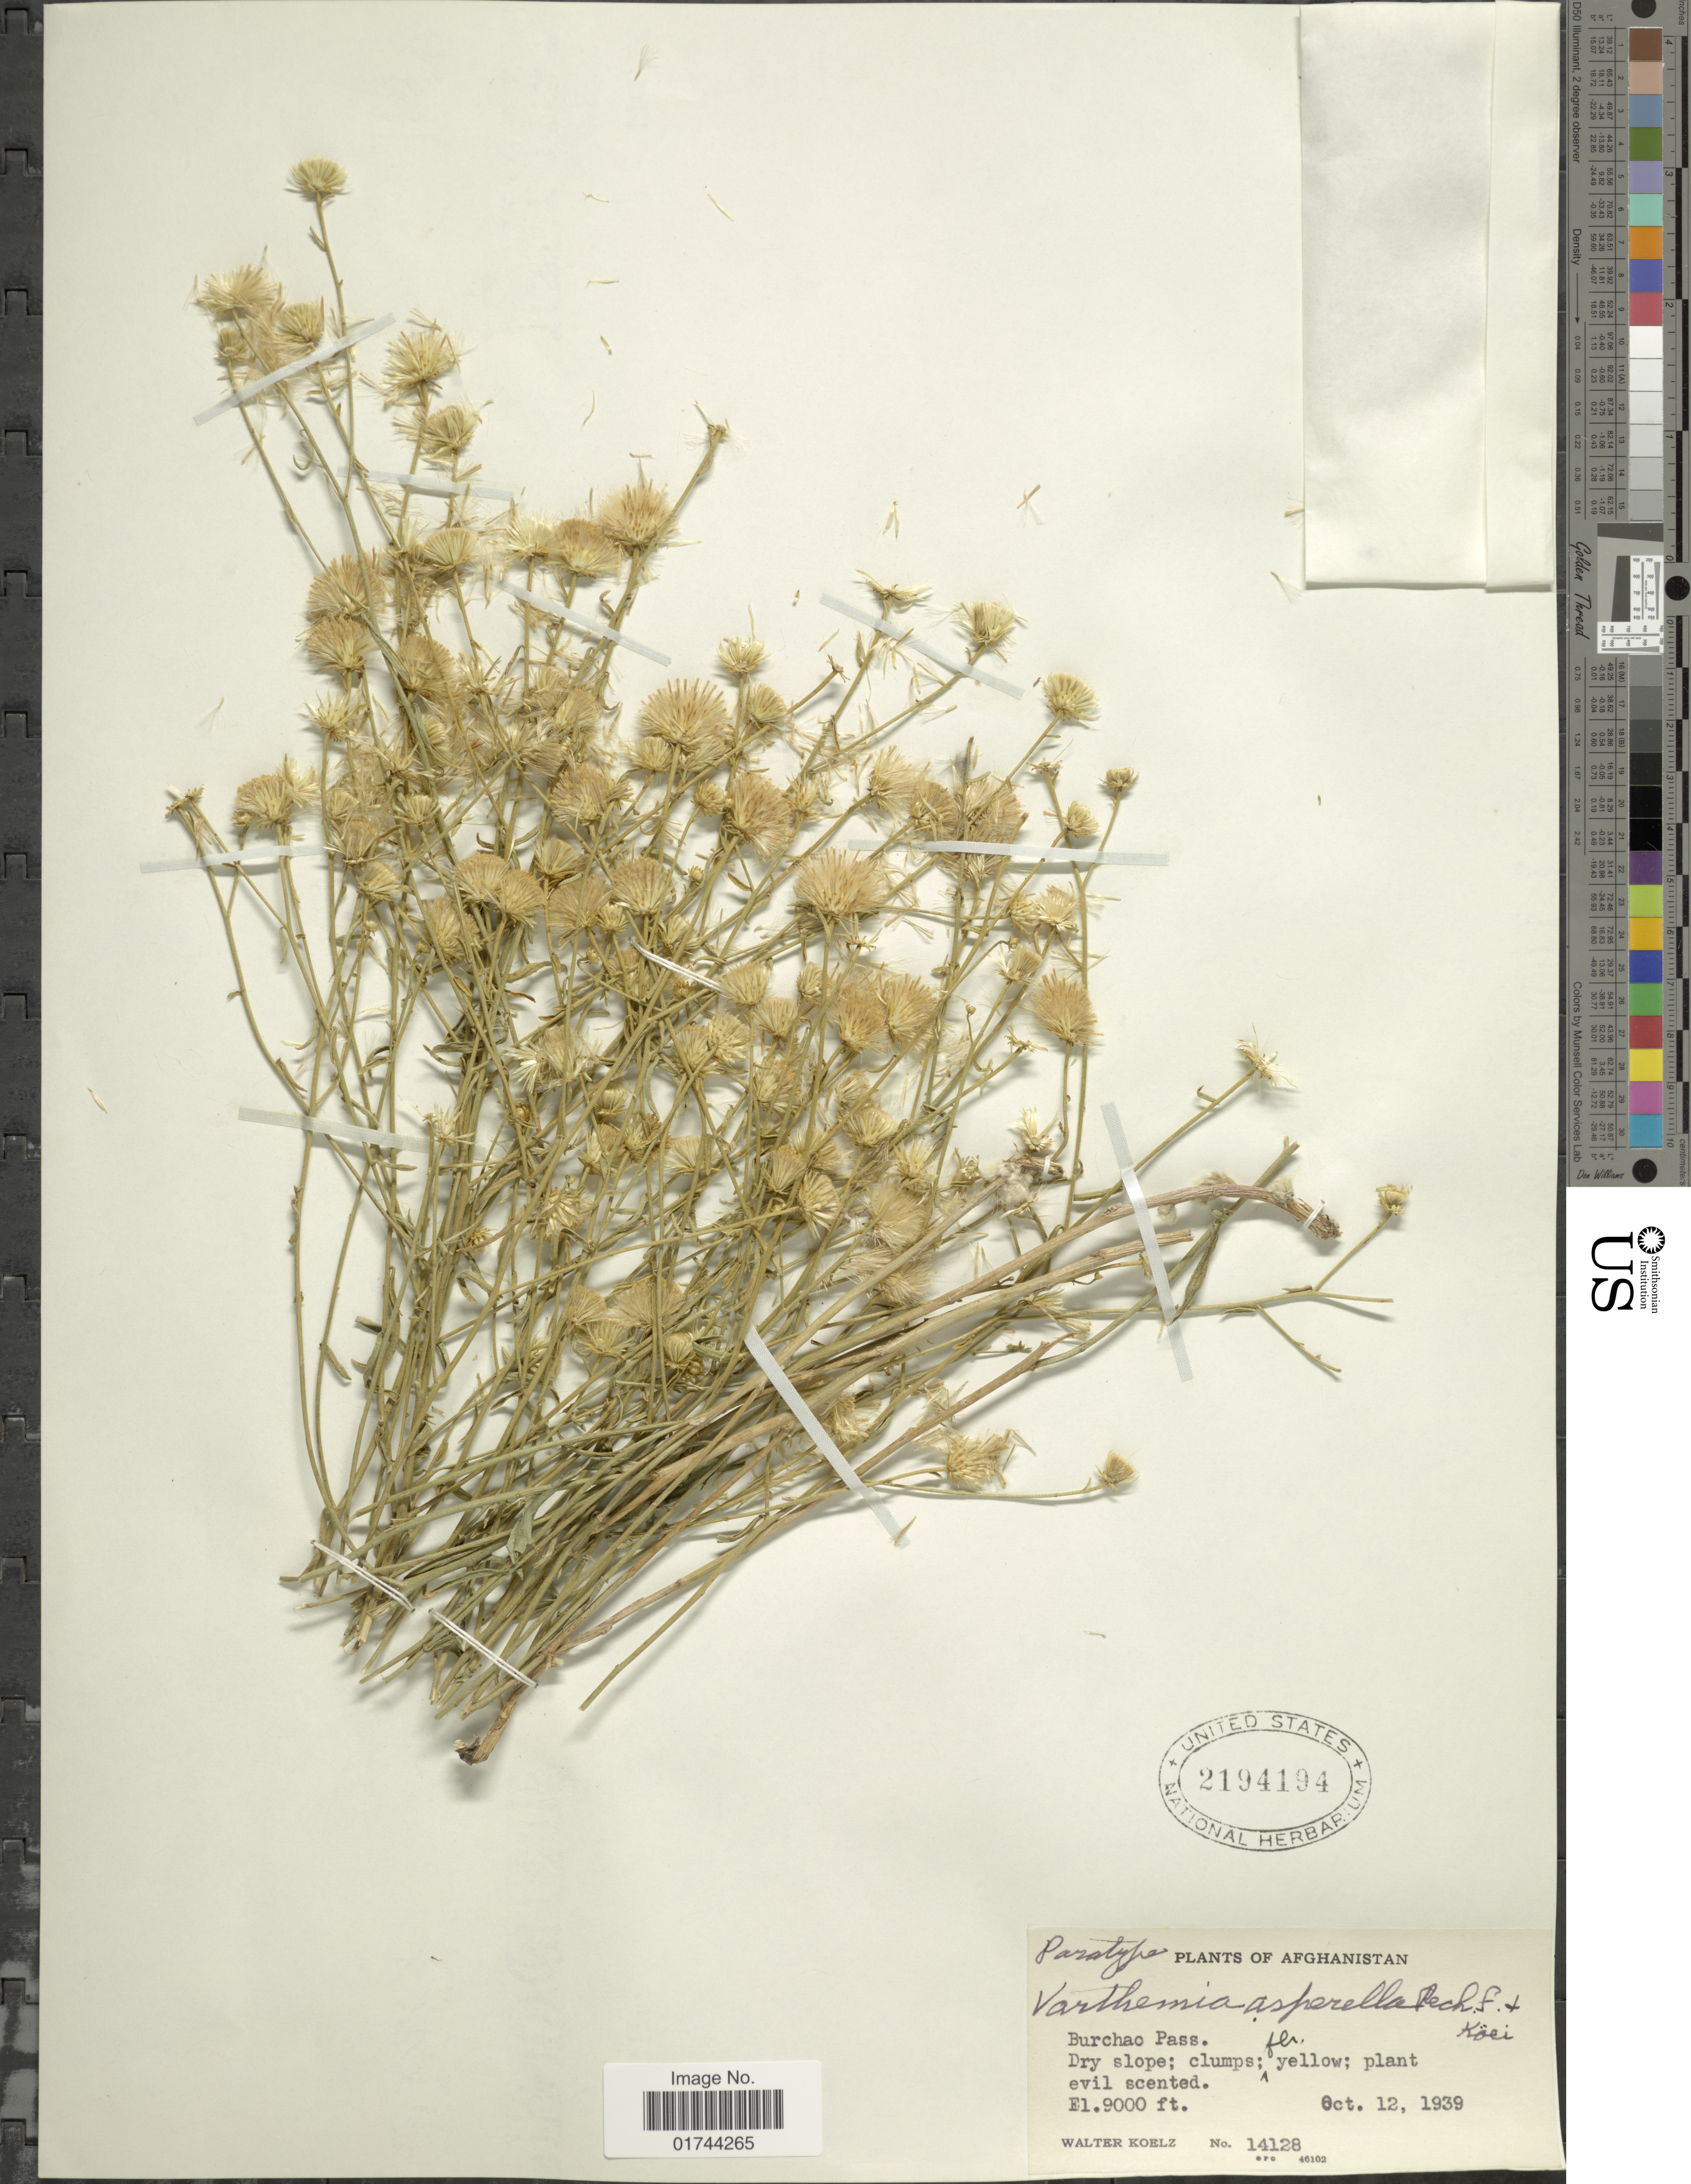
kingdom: Plantae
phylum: Tracheophyta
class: Magnoliopsida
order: Asterales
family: Asteraceae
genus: Varthemia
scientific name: Varthemia asperella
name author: (Köie) Rech. f.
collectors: W. N. Koelz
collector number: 14128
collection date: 1939-10-12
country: Afghanistan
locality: Burchao Pass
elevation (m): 2743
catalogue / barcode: US 2194194